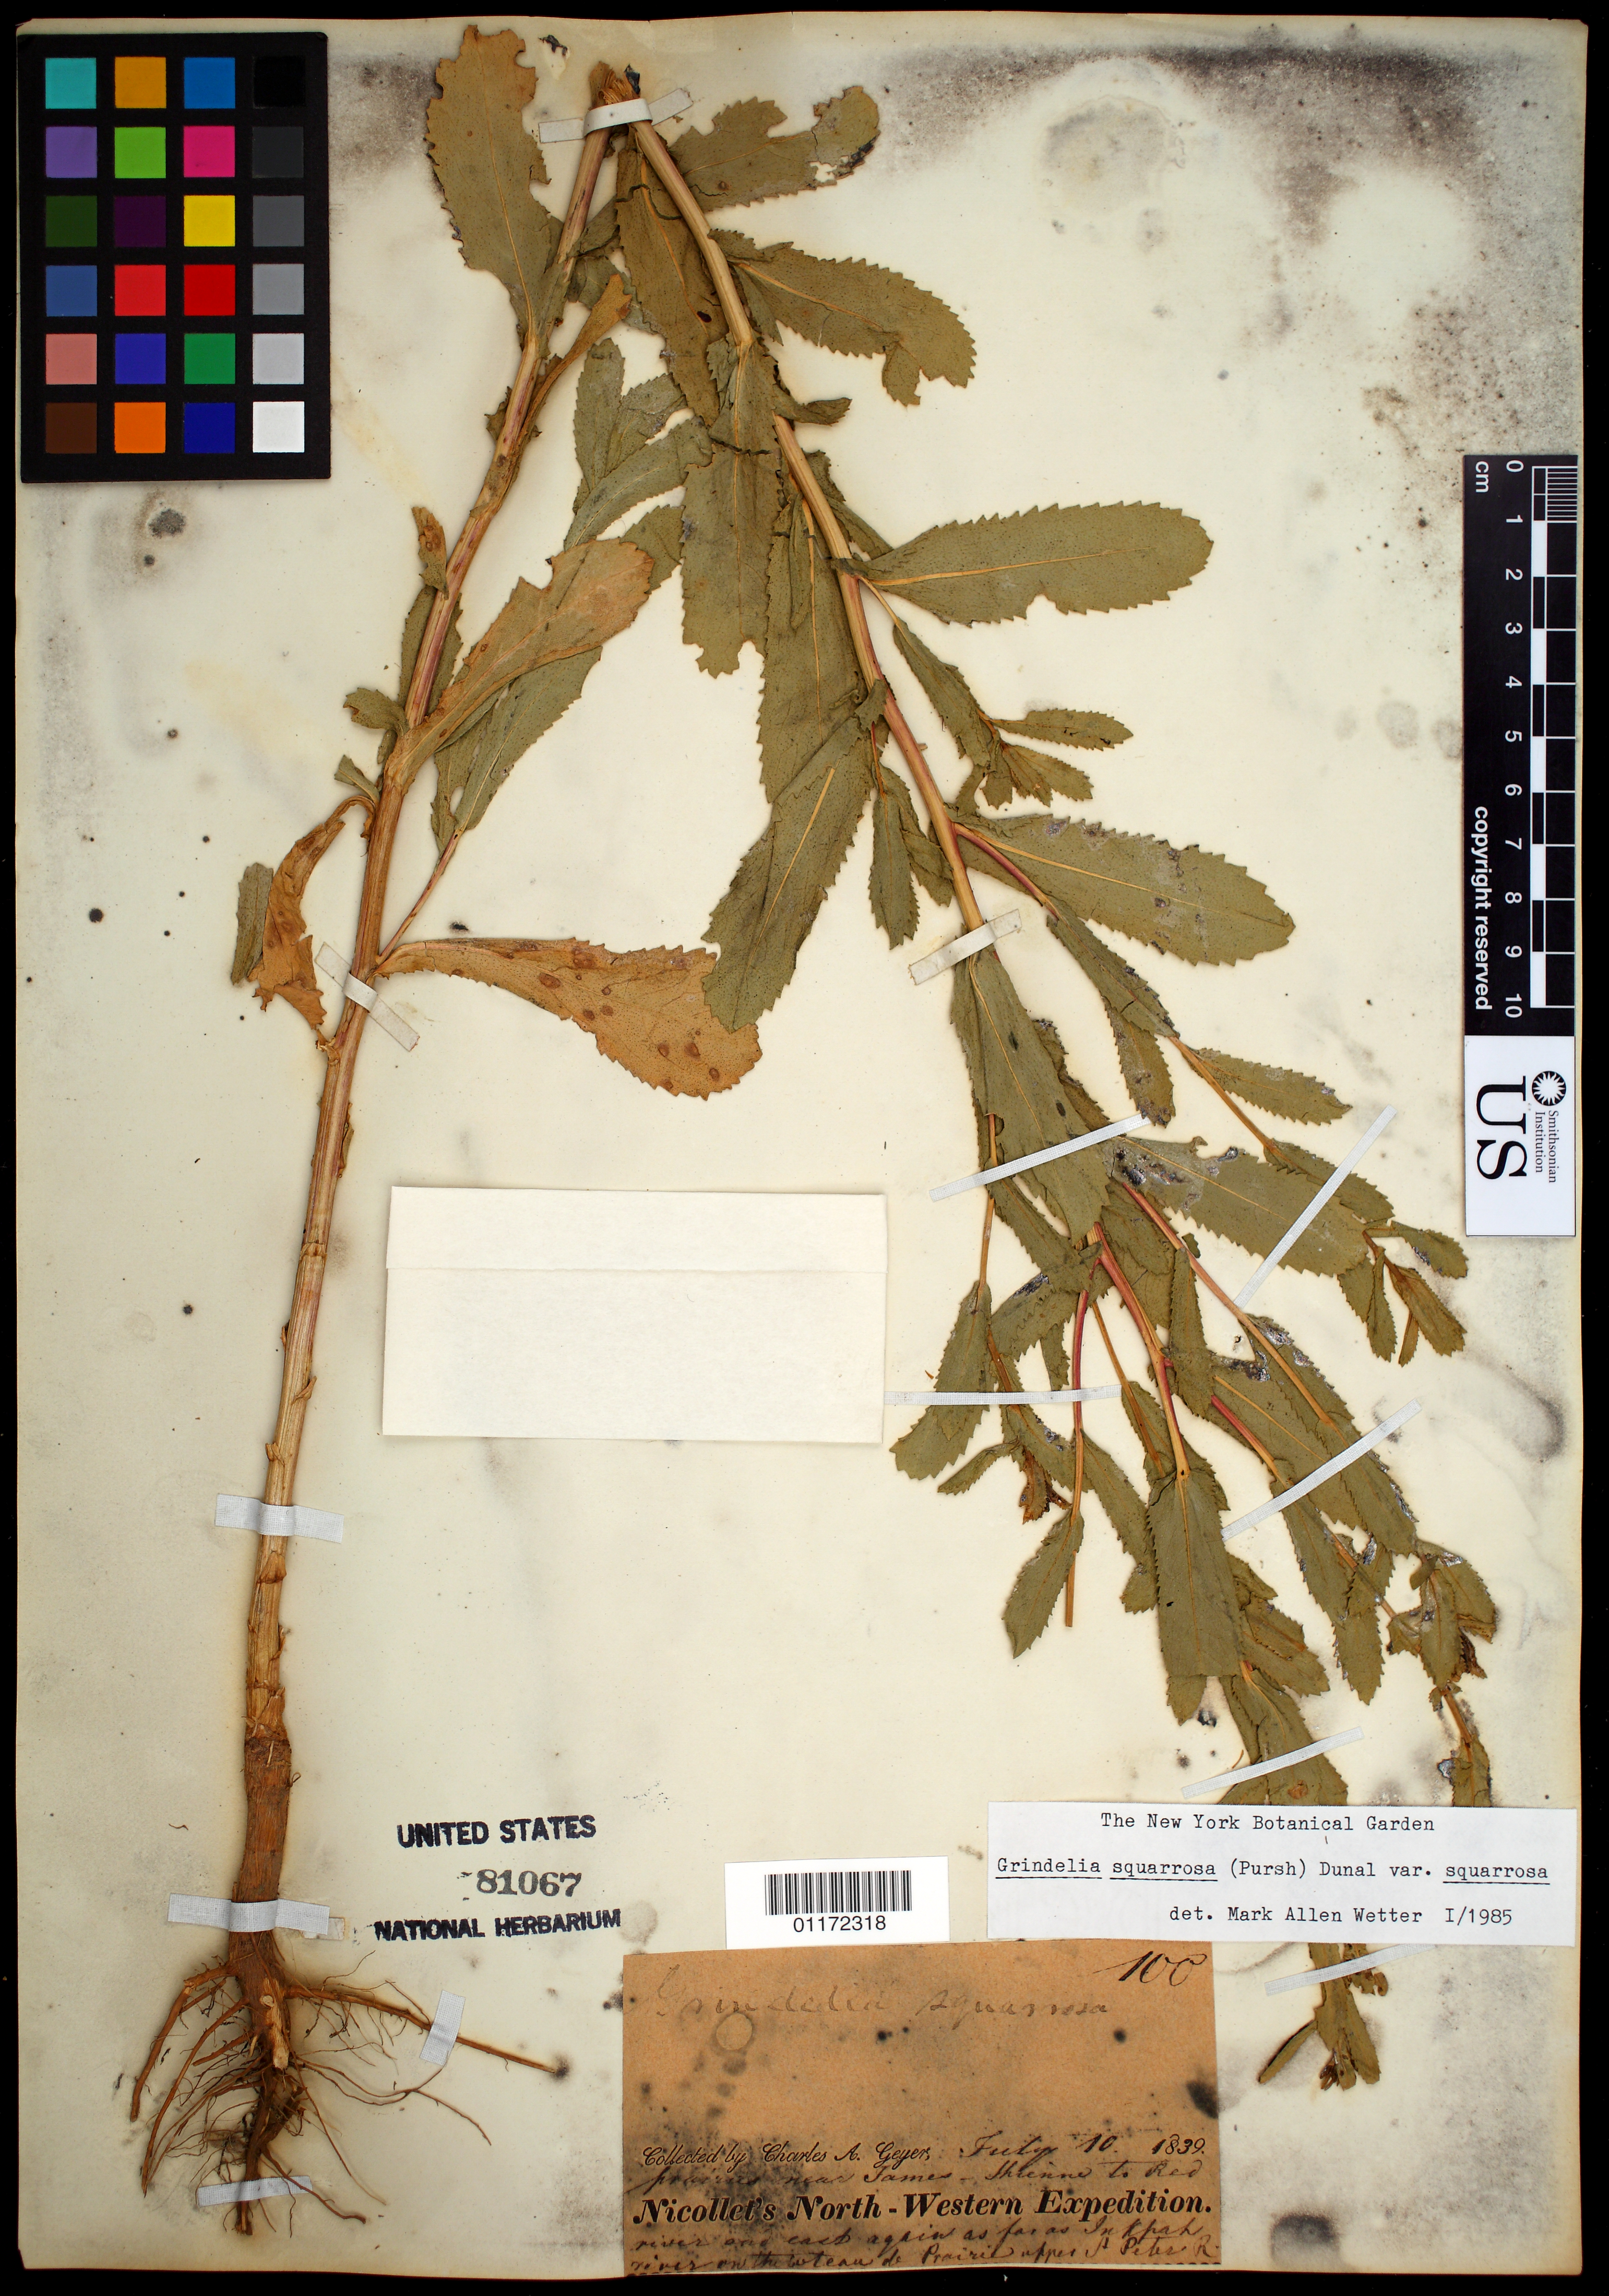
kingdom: Plantae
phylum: Tracheophyta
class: Magnoliopsida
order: Asterales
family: Asteraceae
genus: Grindelia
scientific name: Grindelia squarrosa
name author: (Pursh) Dunal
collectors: C. A. Geyer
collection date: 1839-07-10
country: United States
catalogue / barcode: US 81067